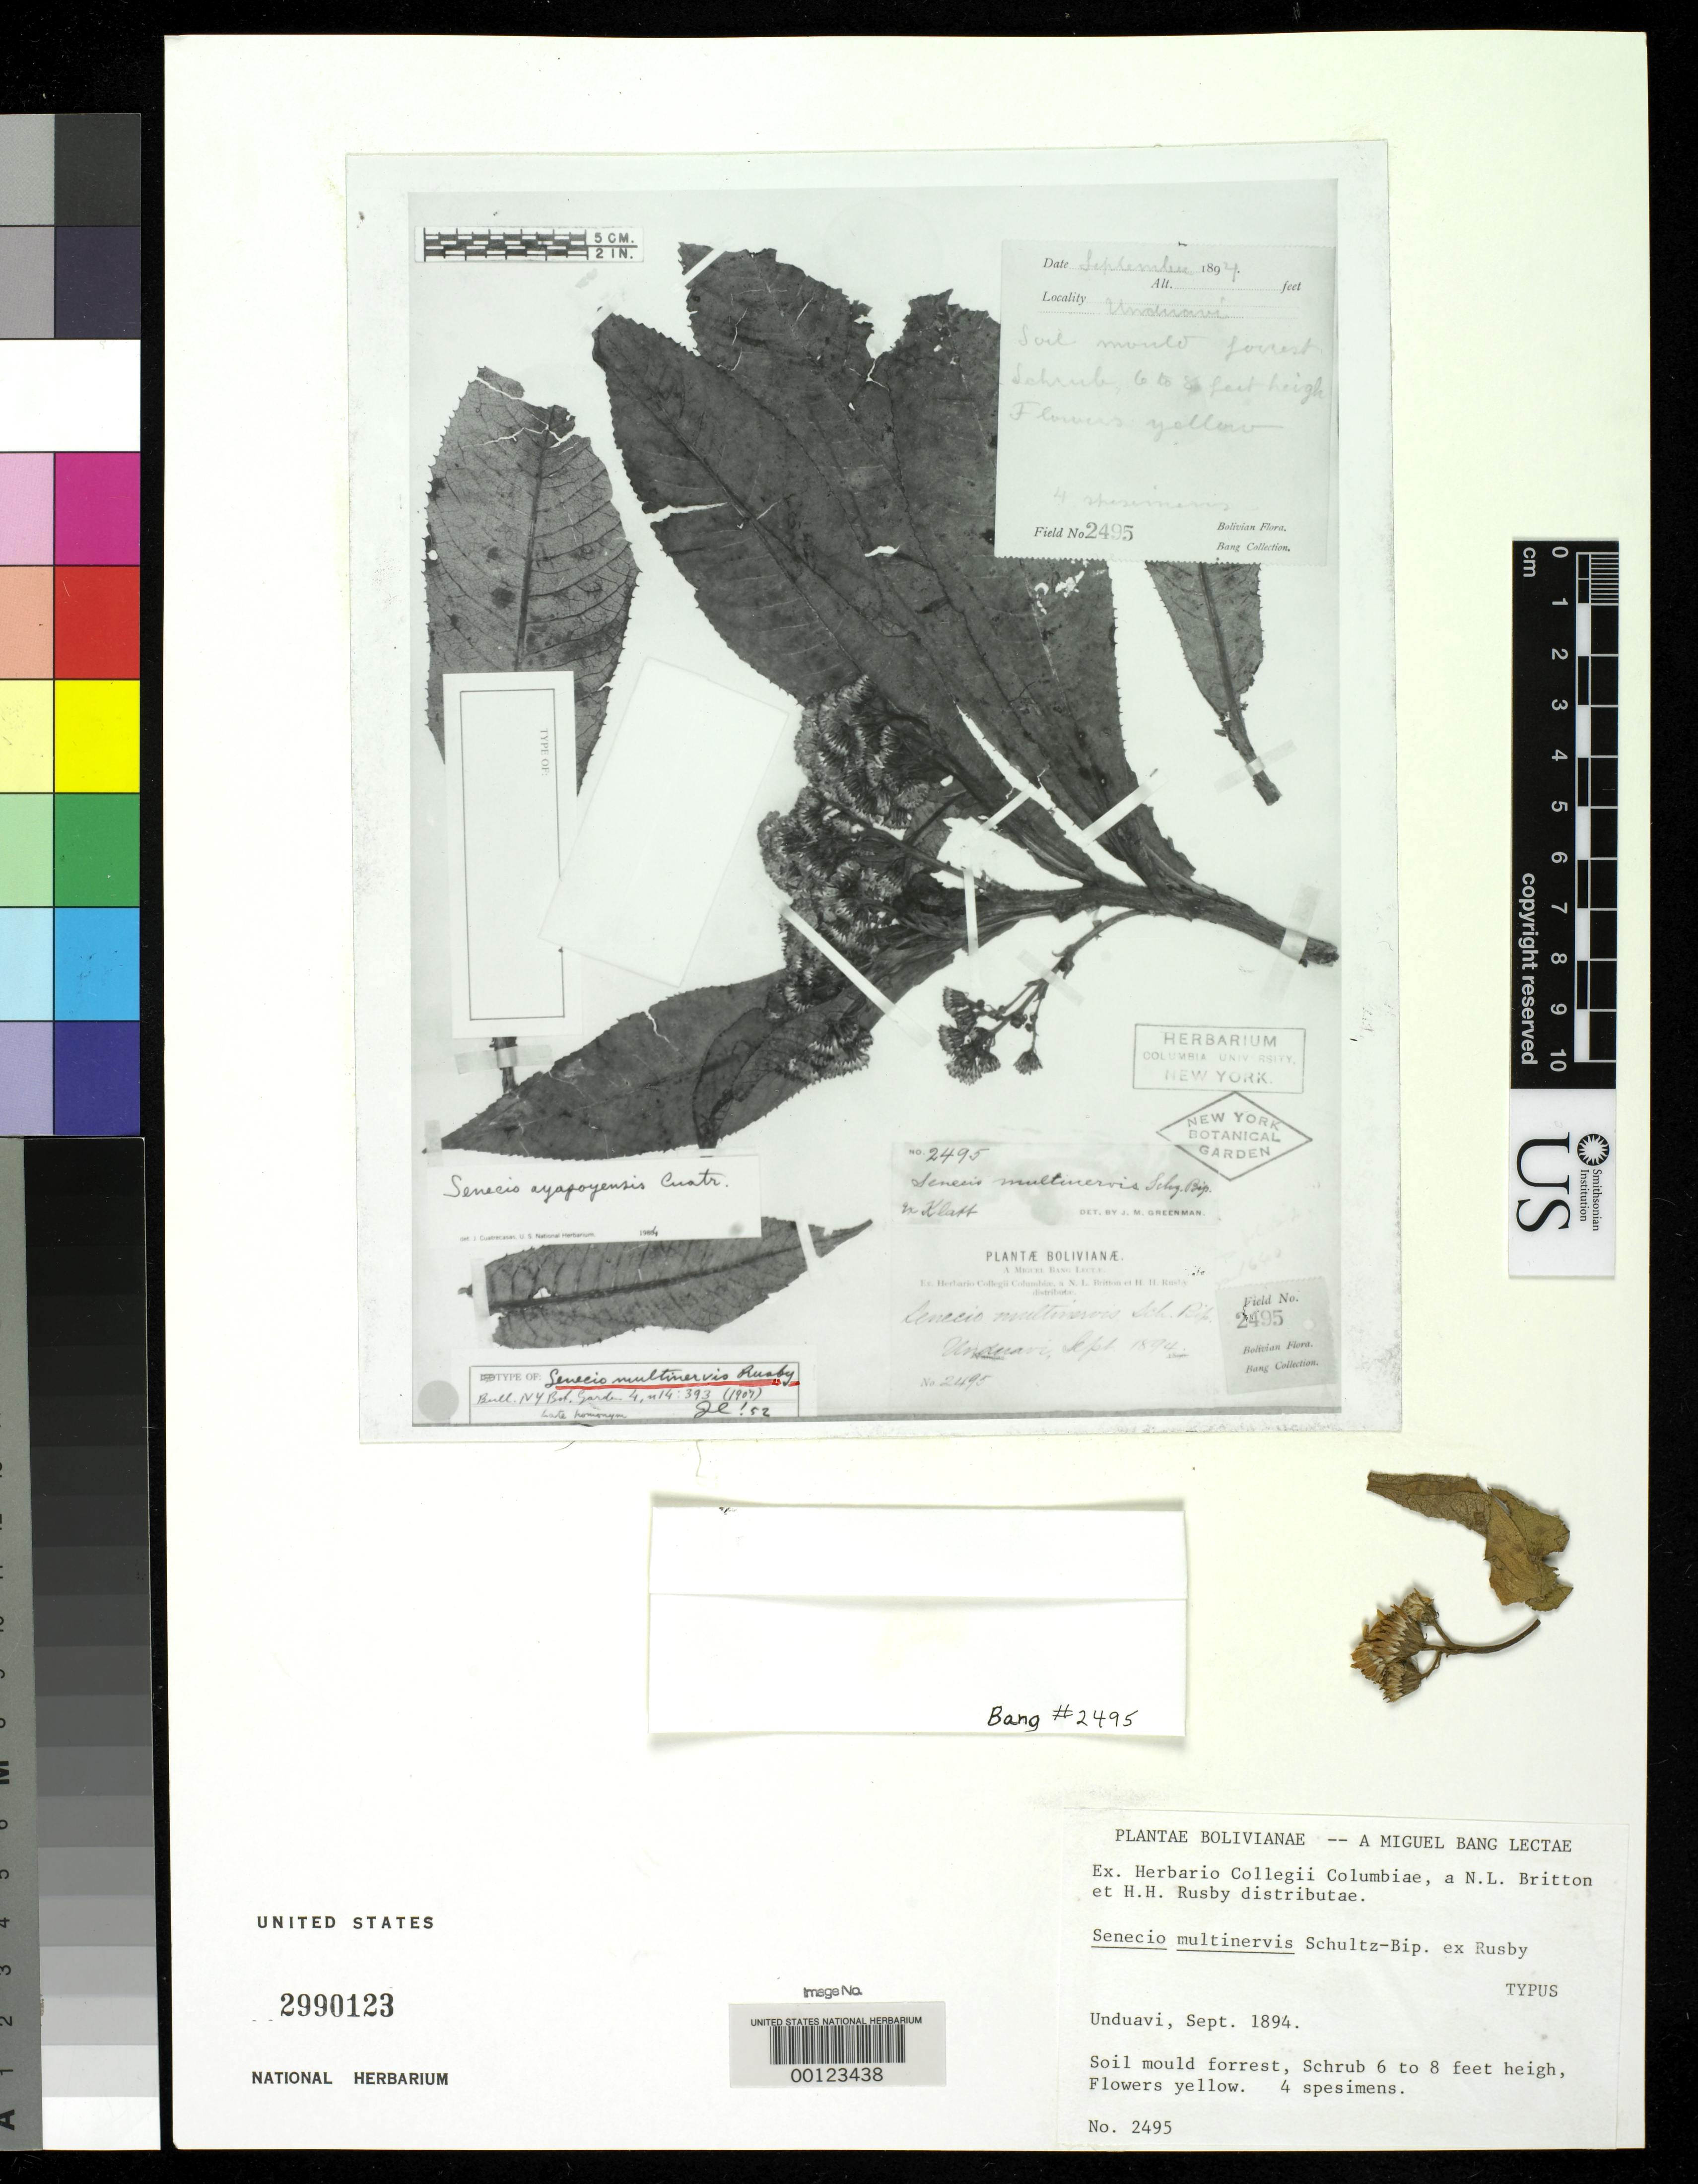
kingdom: Plantae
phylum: Tracheophyta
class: Magnoliopsida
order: Asterales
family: Asteraceae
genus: Senecio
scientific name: Senecio multinervis Sch. Bip. ex Rusby hom. illeg.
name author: Sch. Bip. ex Rusby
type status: Type Fragment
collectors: M. Bang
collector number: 2495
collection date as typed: Sep 1894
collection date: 1894-09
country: Bolivia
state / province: La Paz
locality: Unduavi.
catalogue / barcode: US 2990123